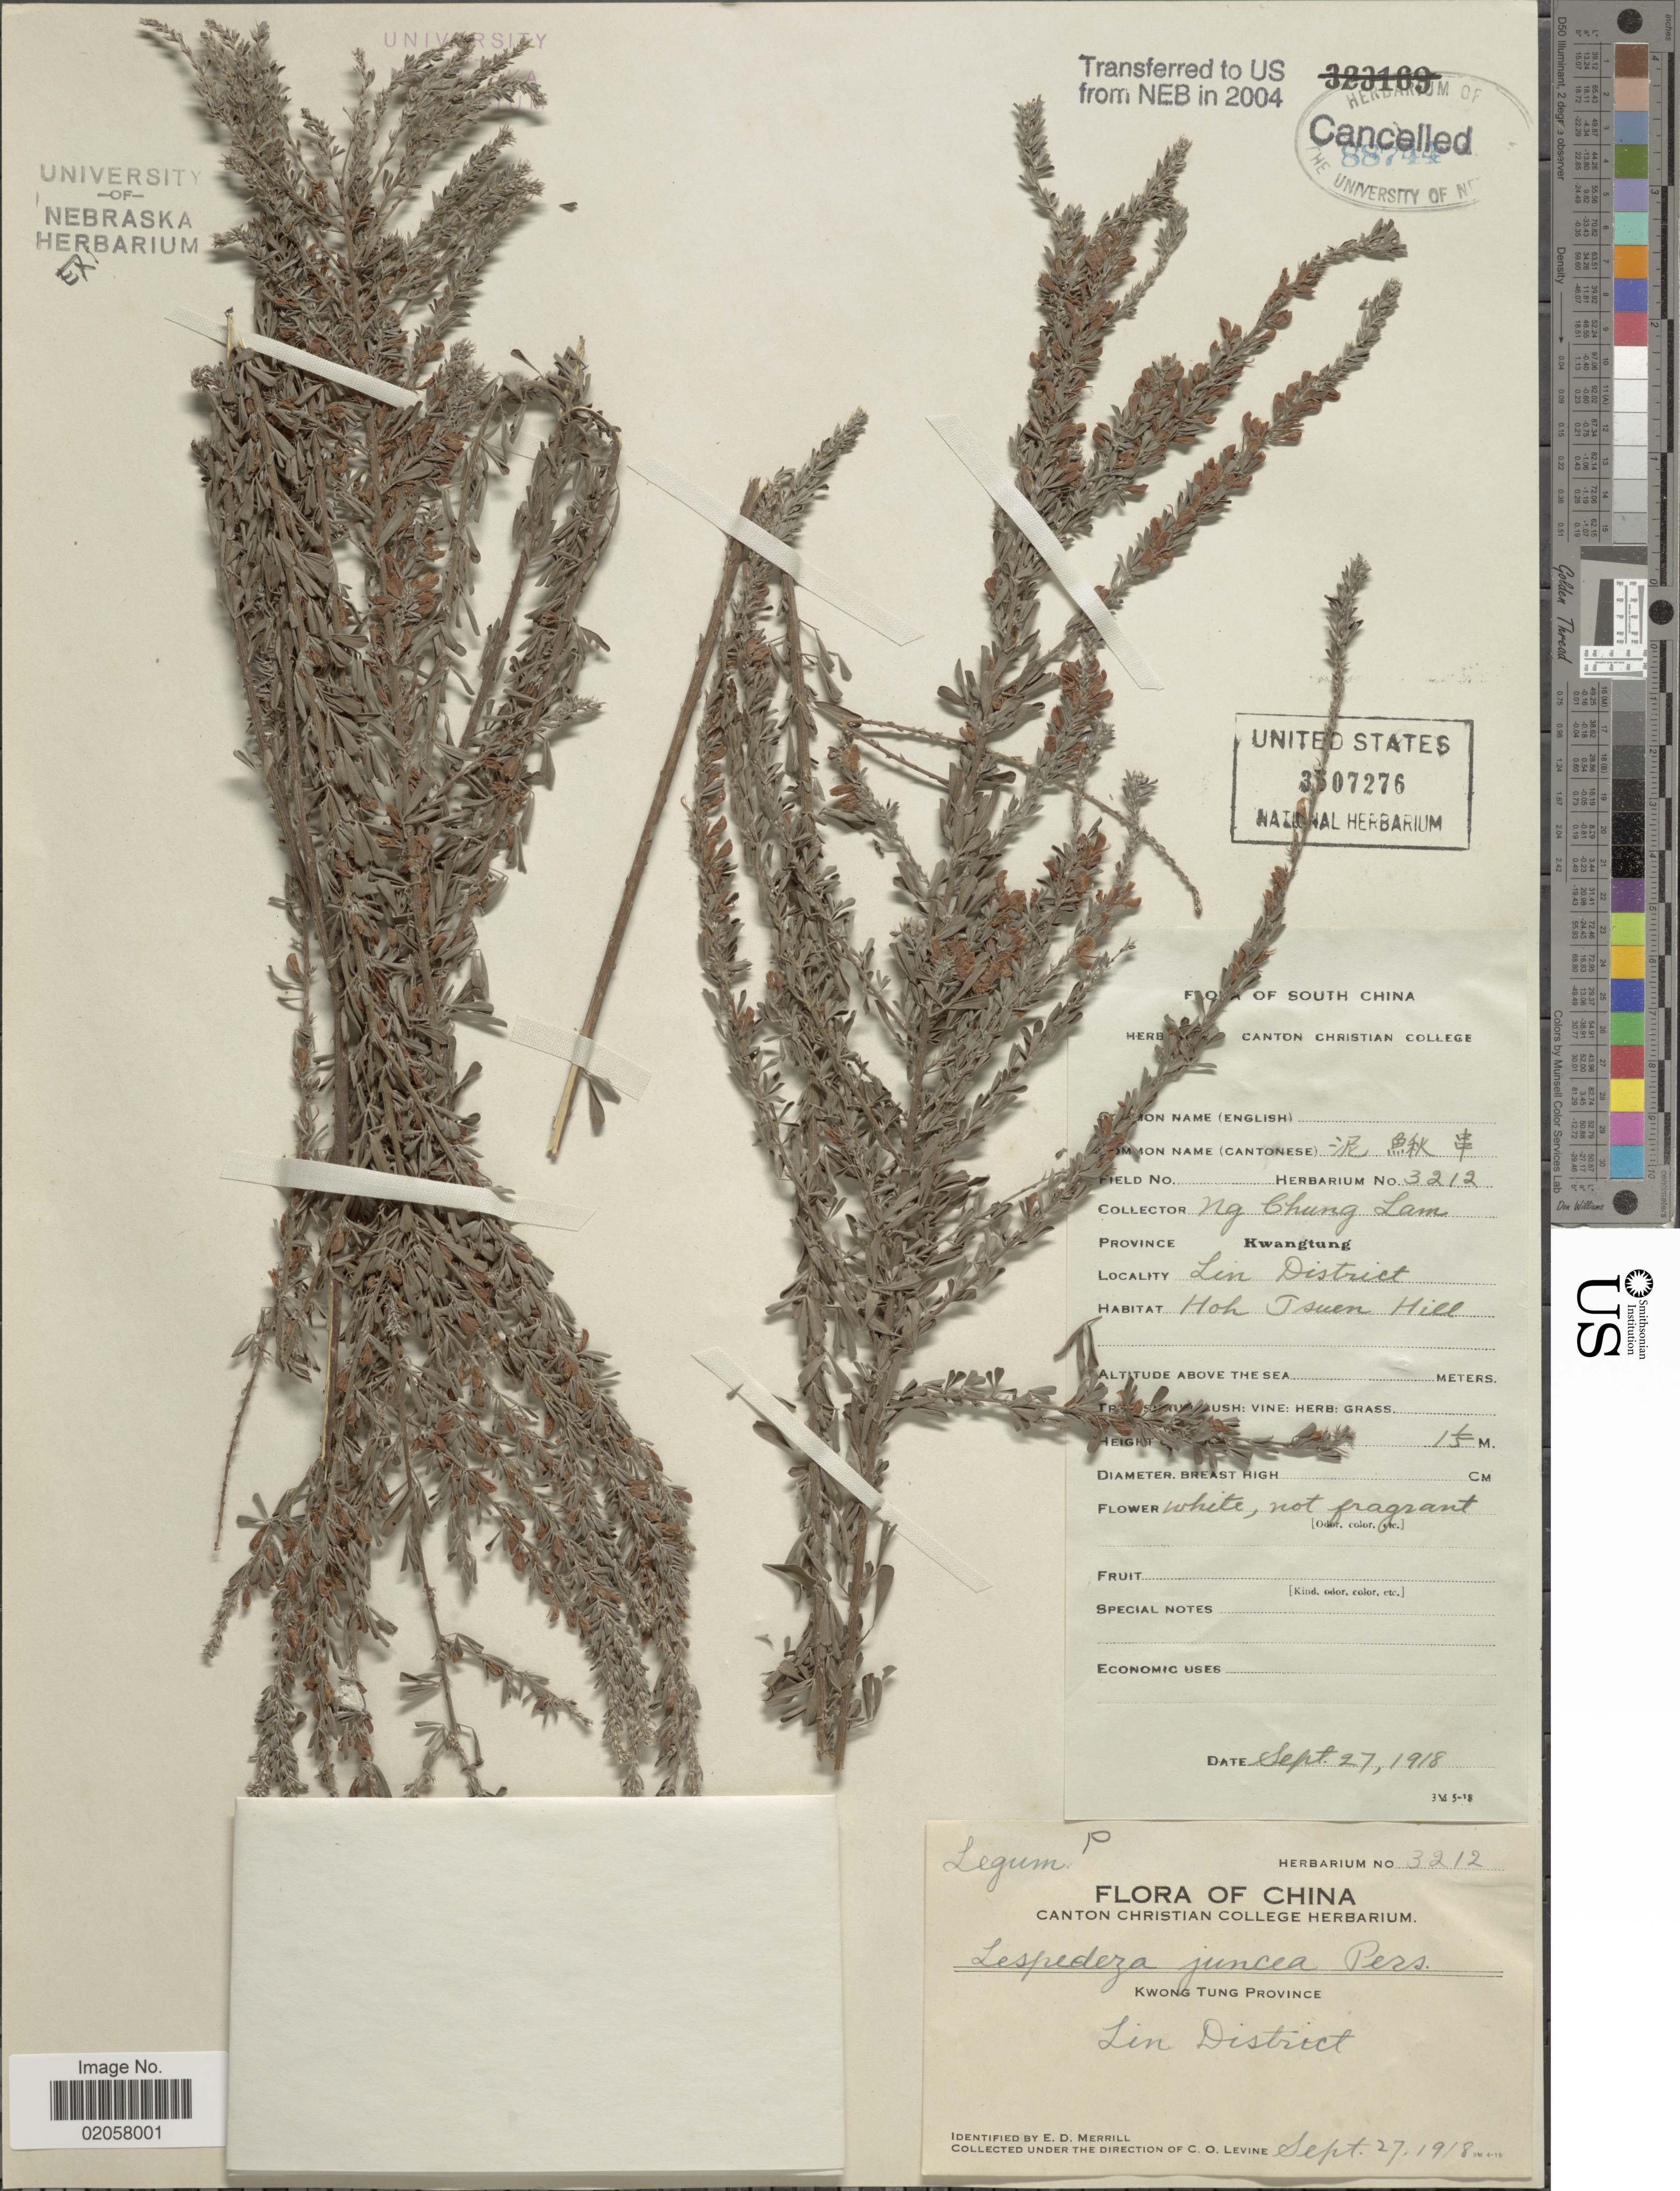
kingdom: Plantae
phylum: Tracheophyta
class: Magnoliopsida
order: Fabales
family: Fabaceae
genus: Lespedeza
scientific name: Lespedeza cuneata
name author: (Dum. Cours.) G. Don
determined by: Strong, Mark T., (BOT), Smithsonian Institution - National Museum of Natural History (UNITED STATES)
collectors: E. D. Merrill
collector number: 3212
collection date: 1918-09-27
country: China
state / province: Guangdong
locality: Kwong Tung Province, Lin District, Hoh Tsuen Hill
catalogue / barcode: US 3507276